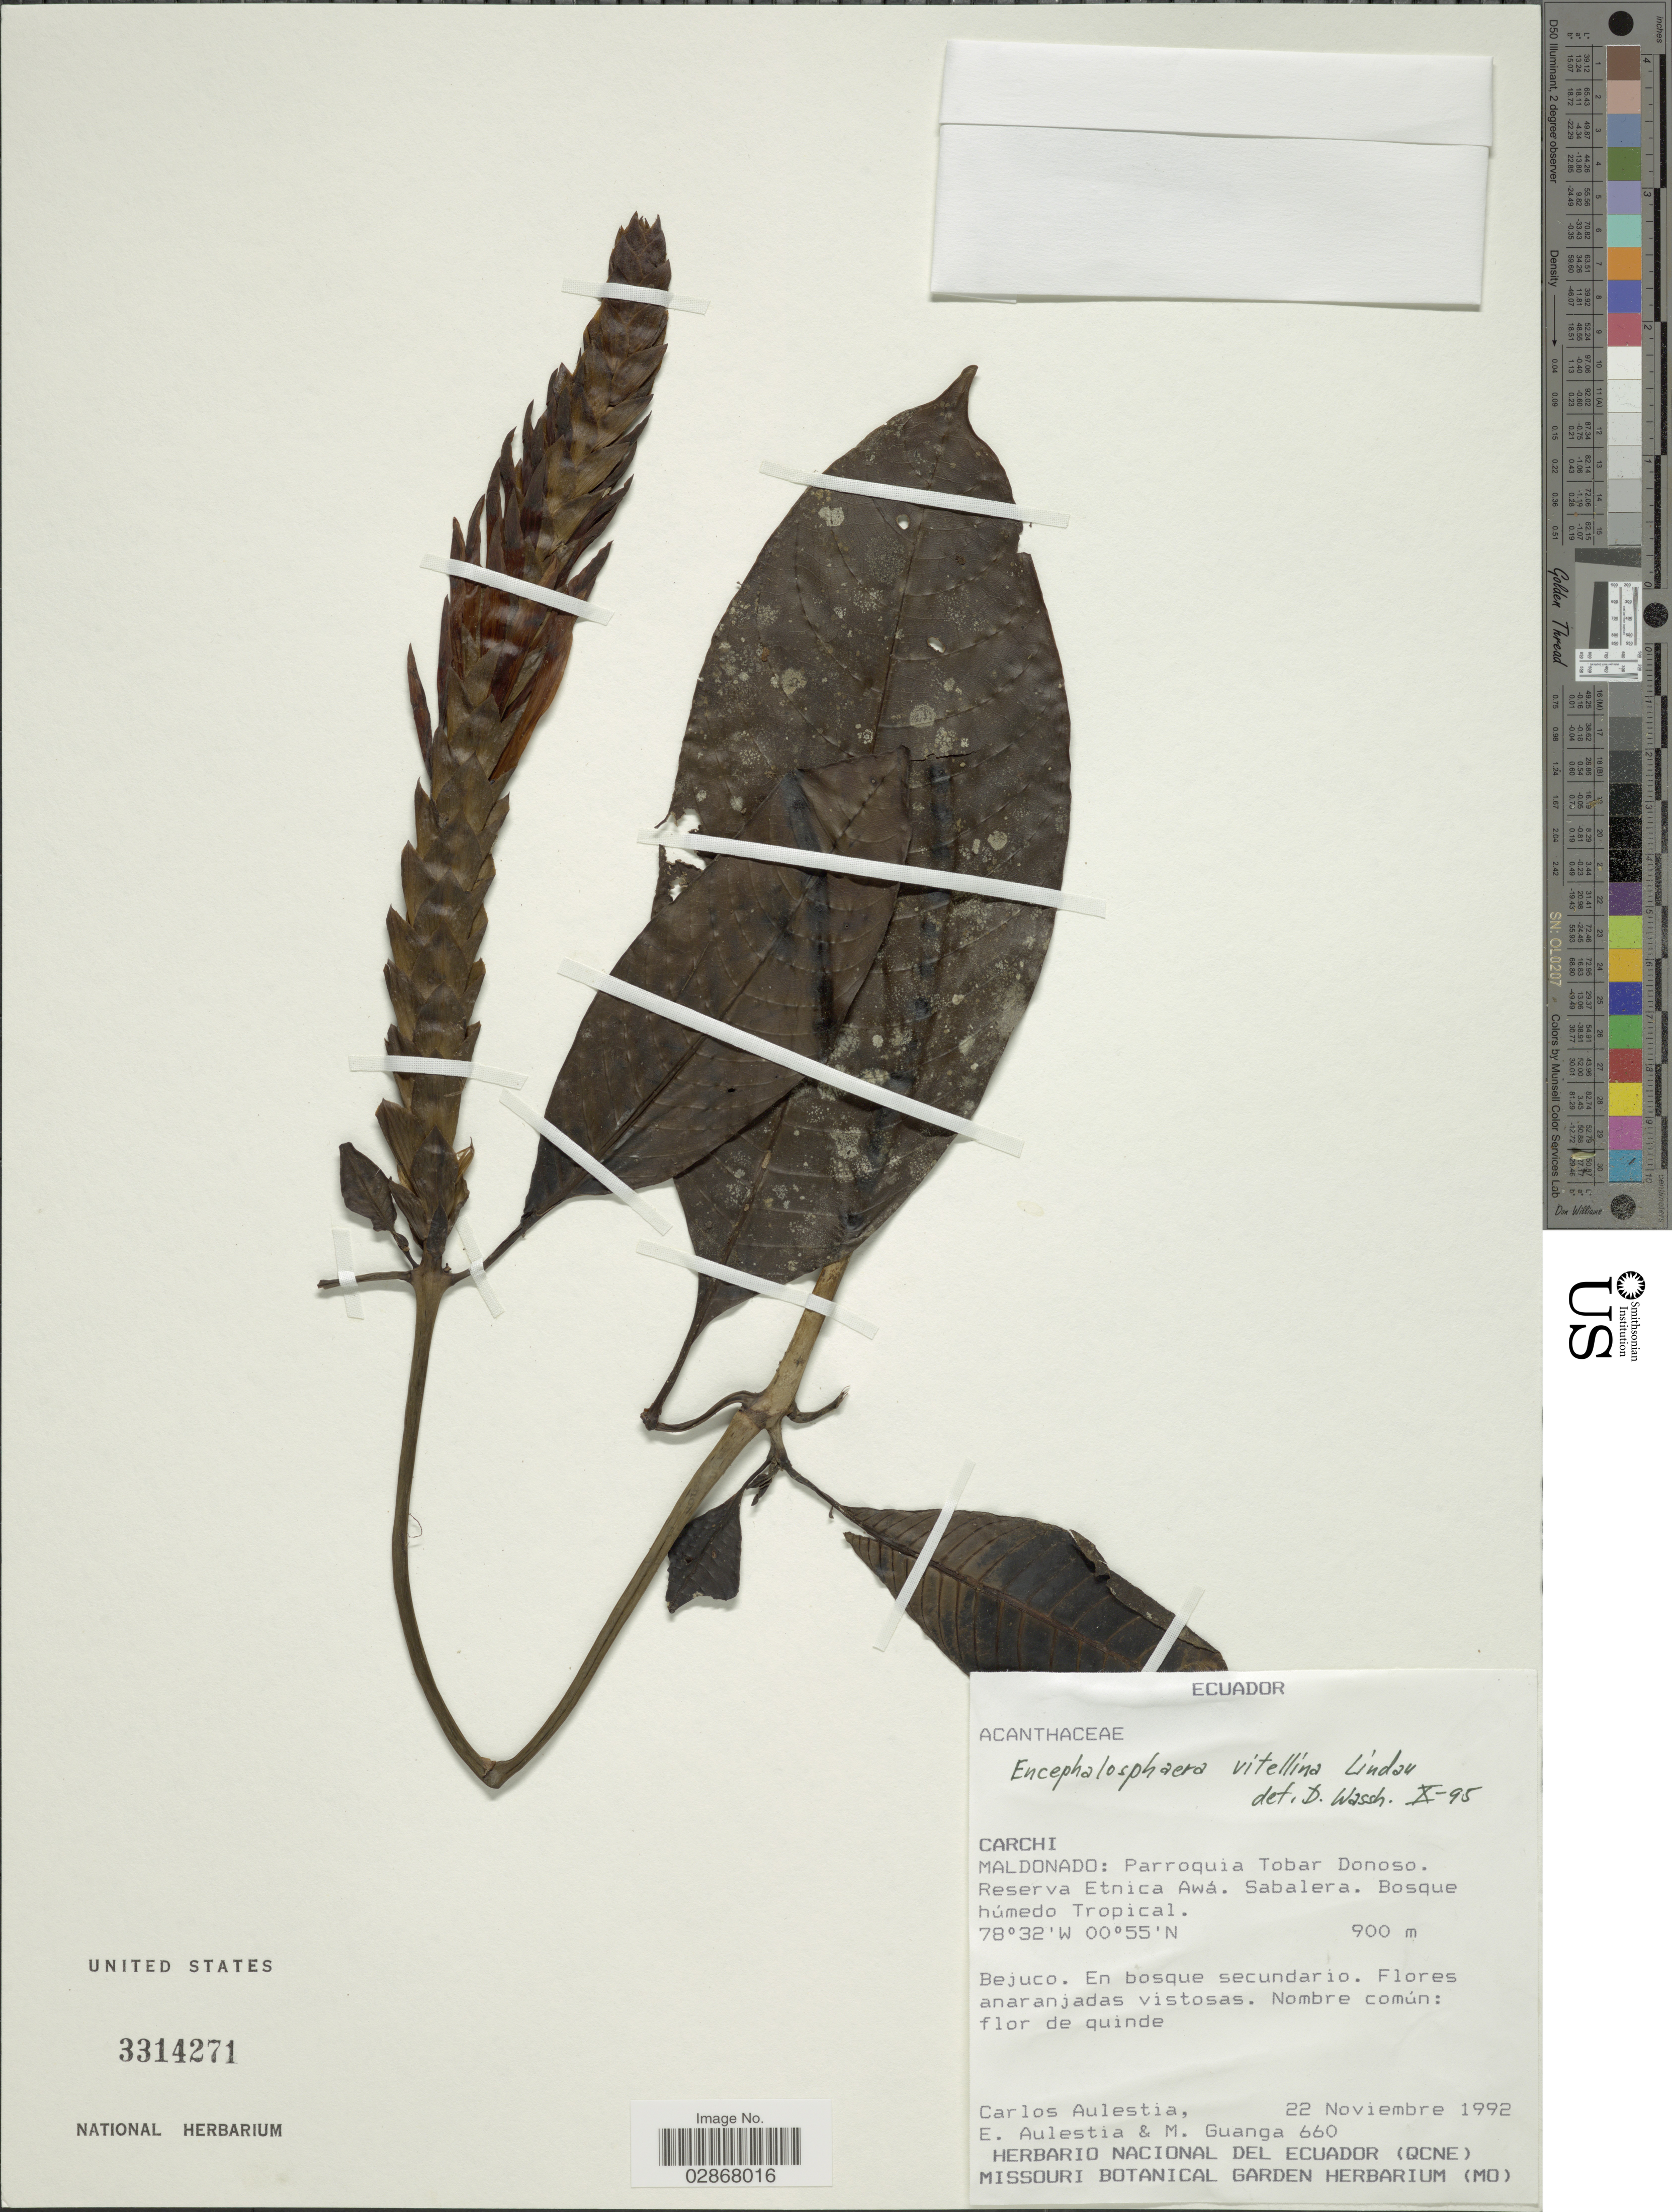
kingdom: Plantae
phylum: Tracheophyta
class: Magnoliopsida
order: Lamiales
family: Acanthaceae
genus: Encephalosphaera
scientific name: Encephalosphaera vitellina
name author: Lindau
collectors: C. Aulestia, E. Aulestia & M. Guanga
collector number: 660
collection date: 1992-11-22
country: Ecuador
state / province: Carchi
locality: Maldonado: Parroquia Tobar Donoso. Reserva Etnica Awá. Sabalera.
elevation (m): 900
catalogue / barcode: US 3314271